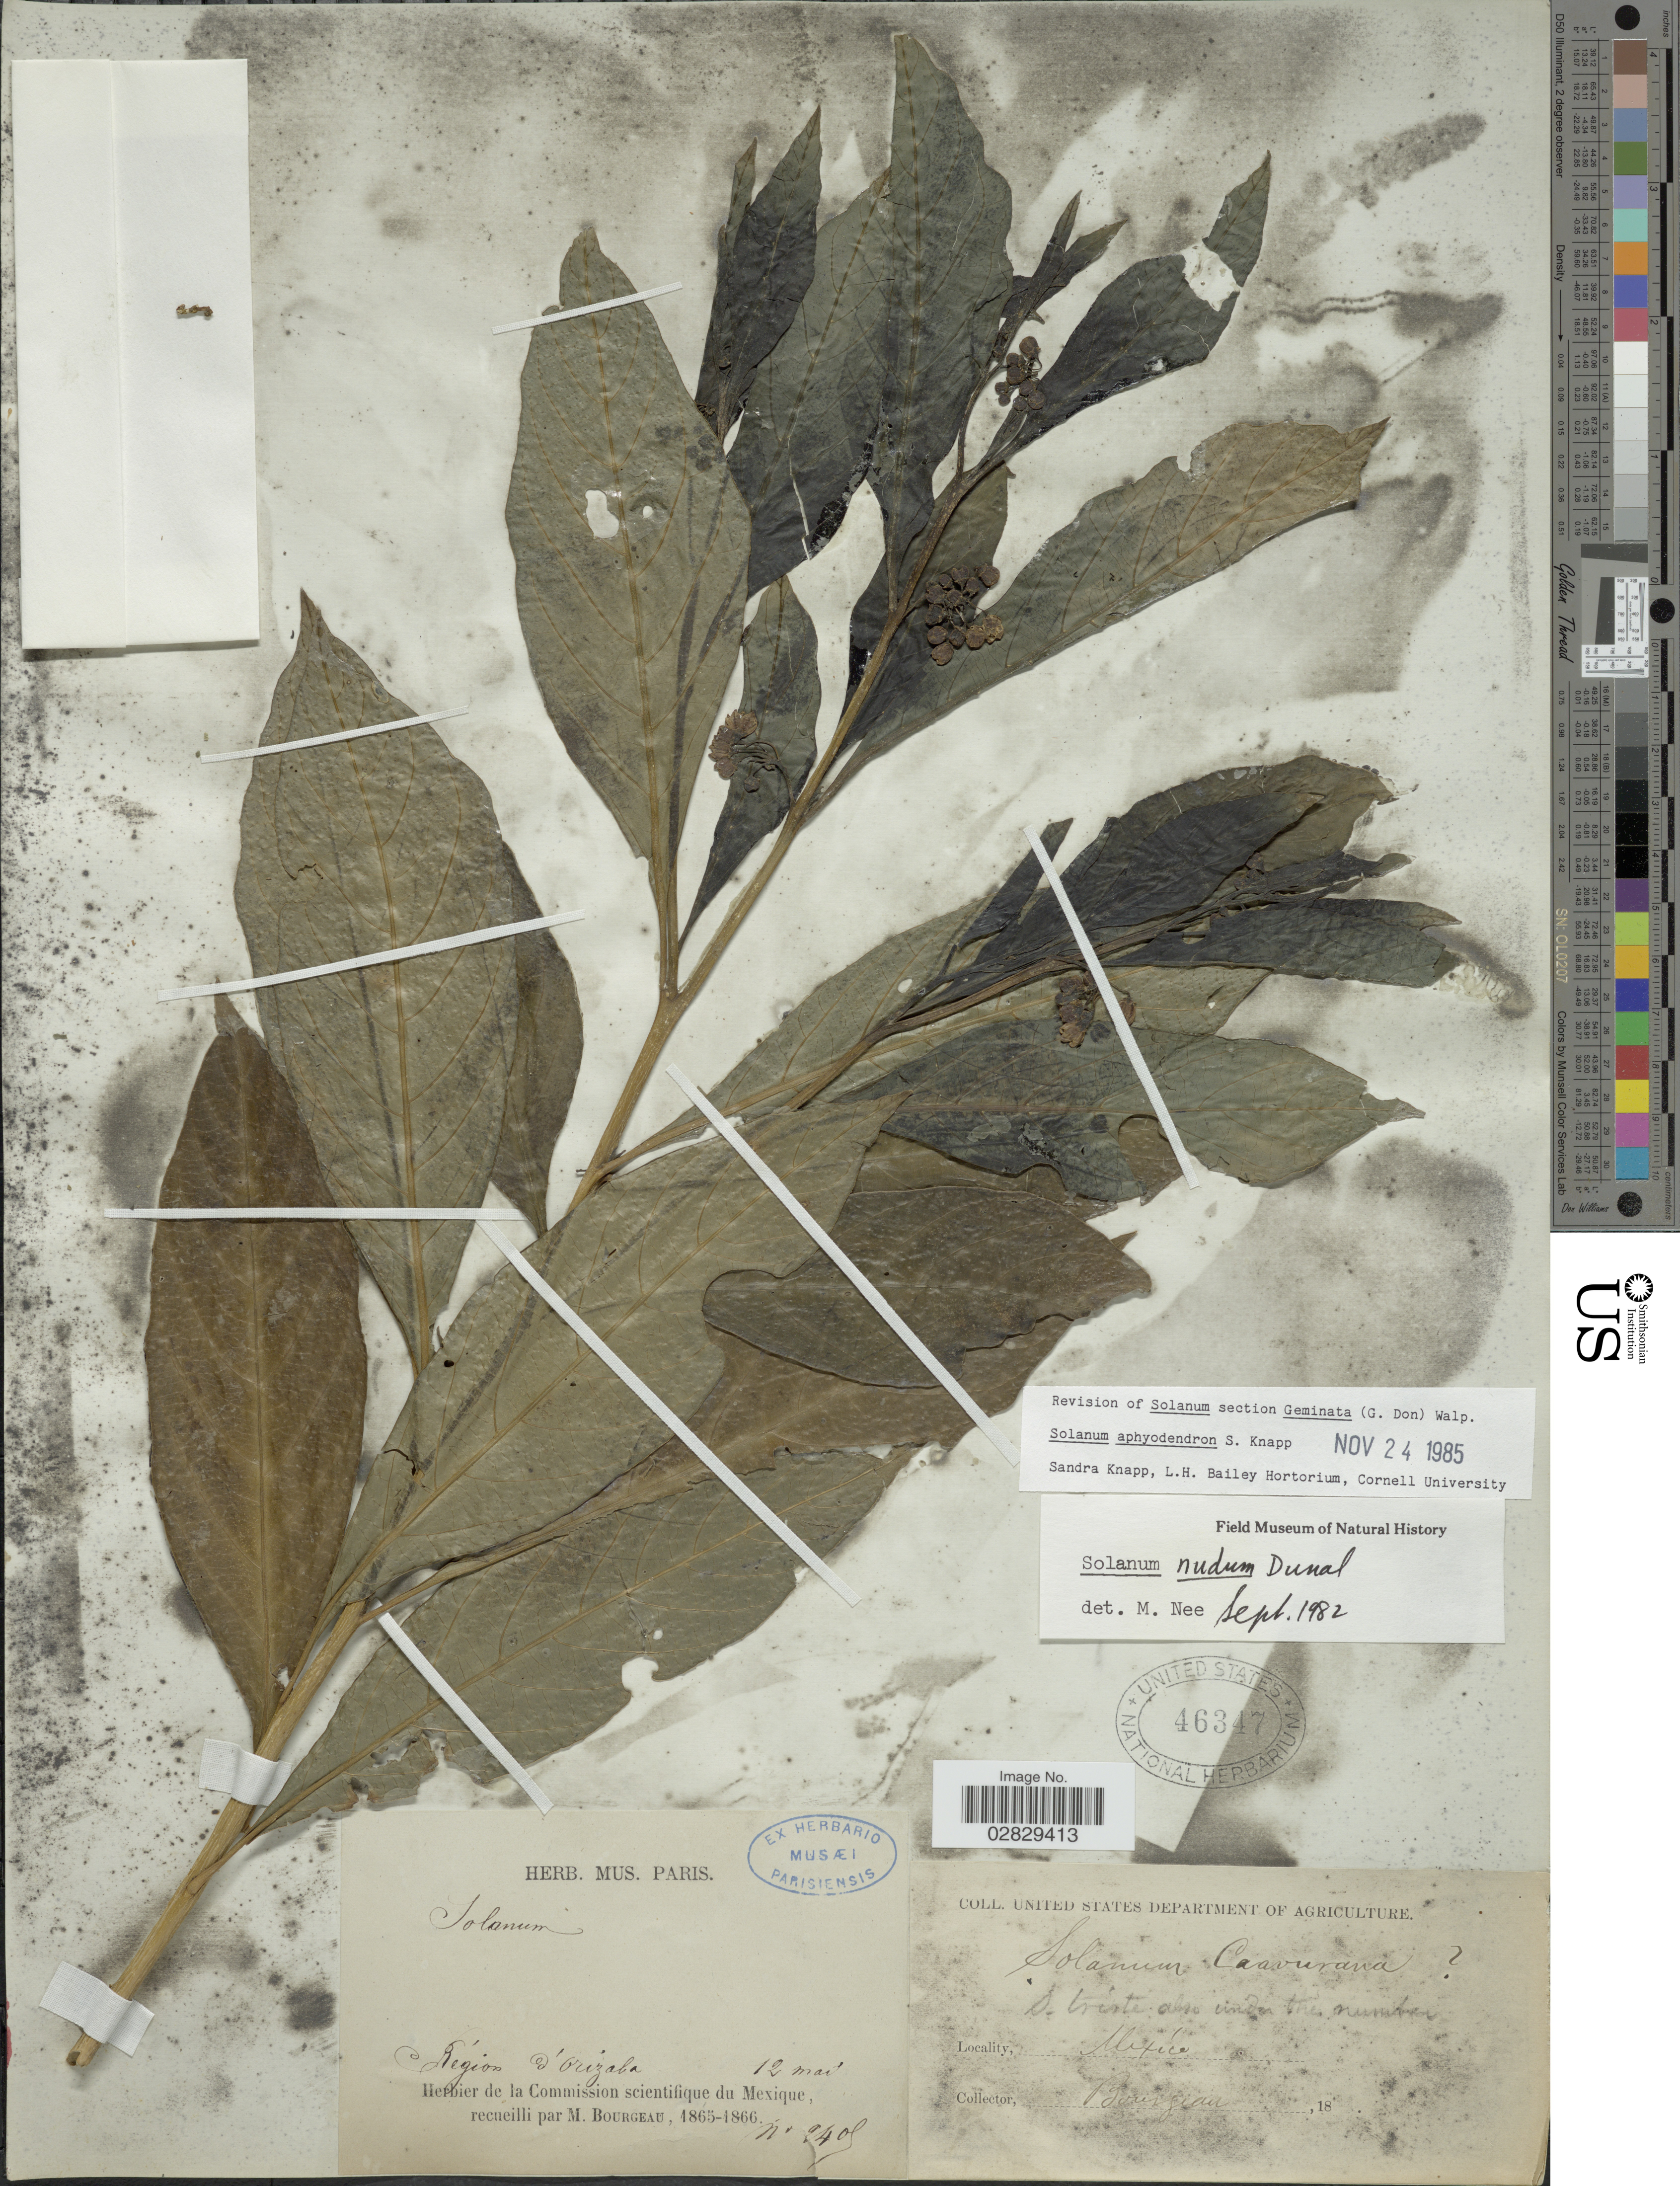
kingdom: Plantae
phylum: Tracheophyta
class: Magnoliopsida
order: Solanales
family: Solanaceae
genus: Solanum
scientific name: Solanum aphyodendron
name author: S. Knapp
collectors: M. Bourgeau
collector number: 9408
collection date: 1865-05-12/1866-05-12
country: Mexico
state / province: México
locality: Région d'Orizaba.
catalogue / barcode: US 46347